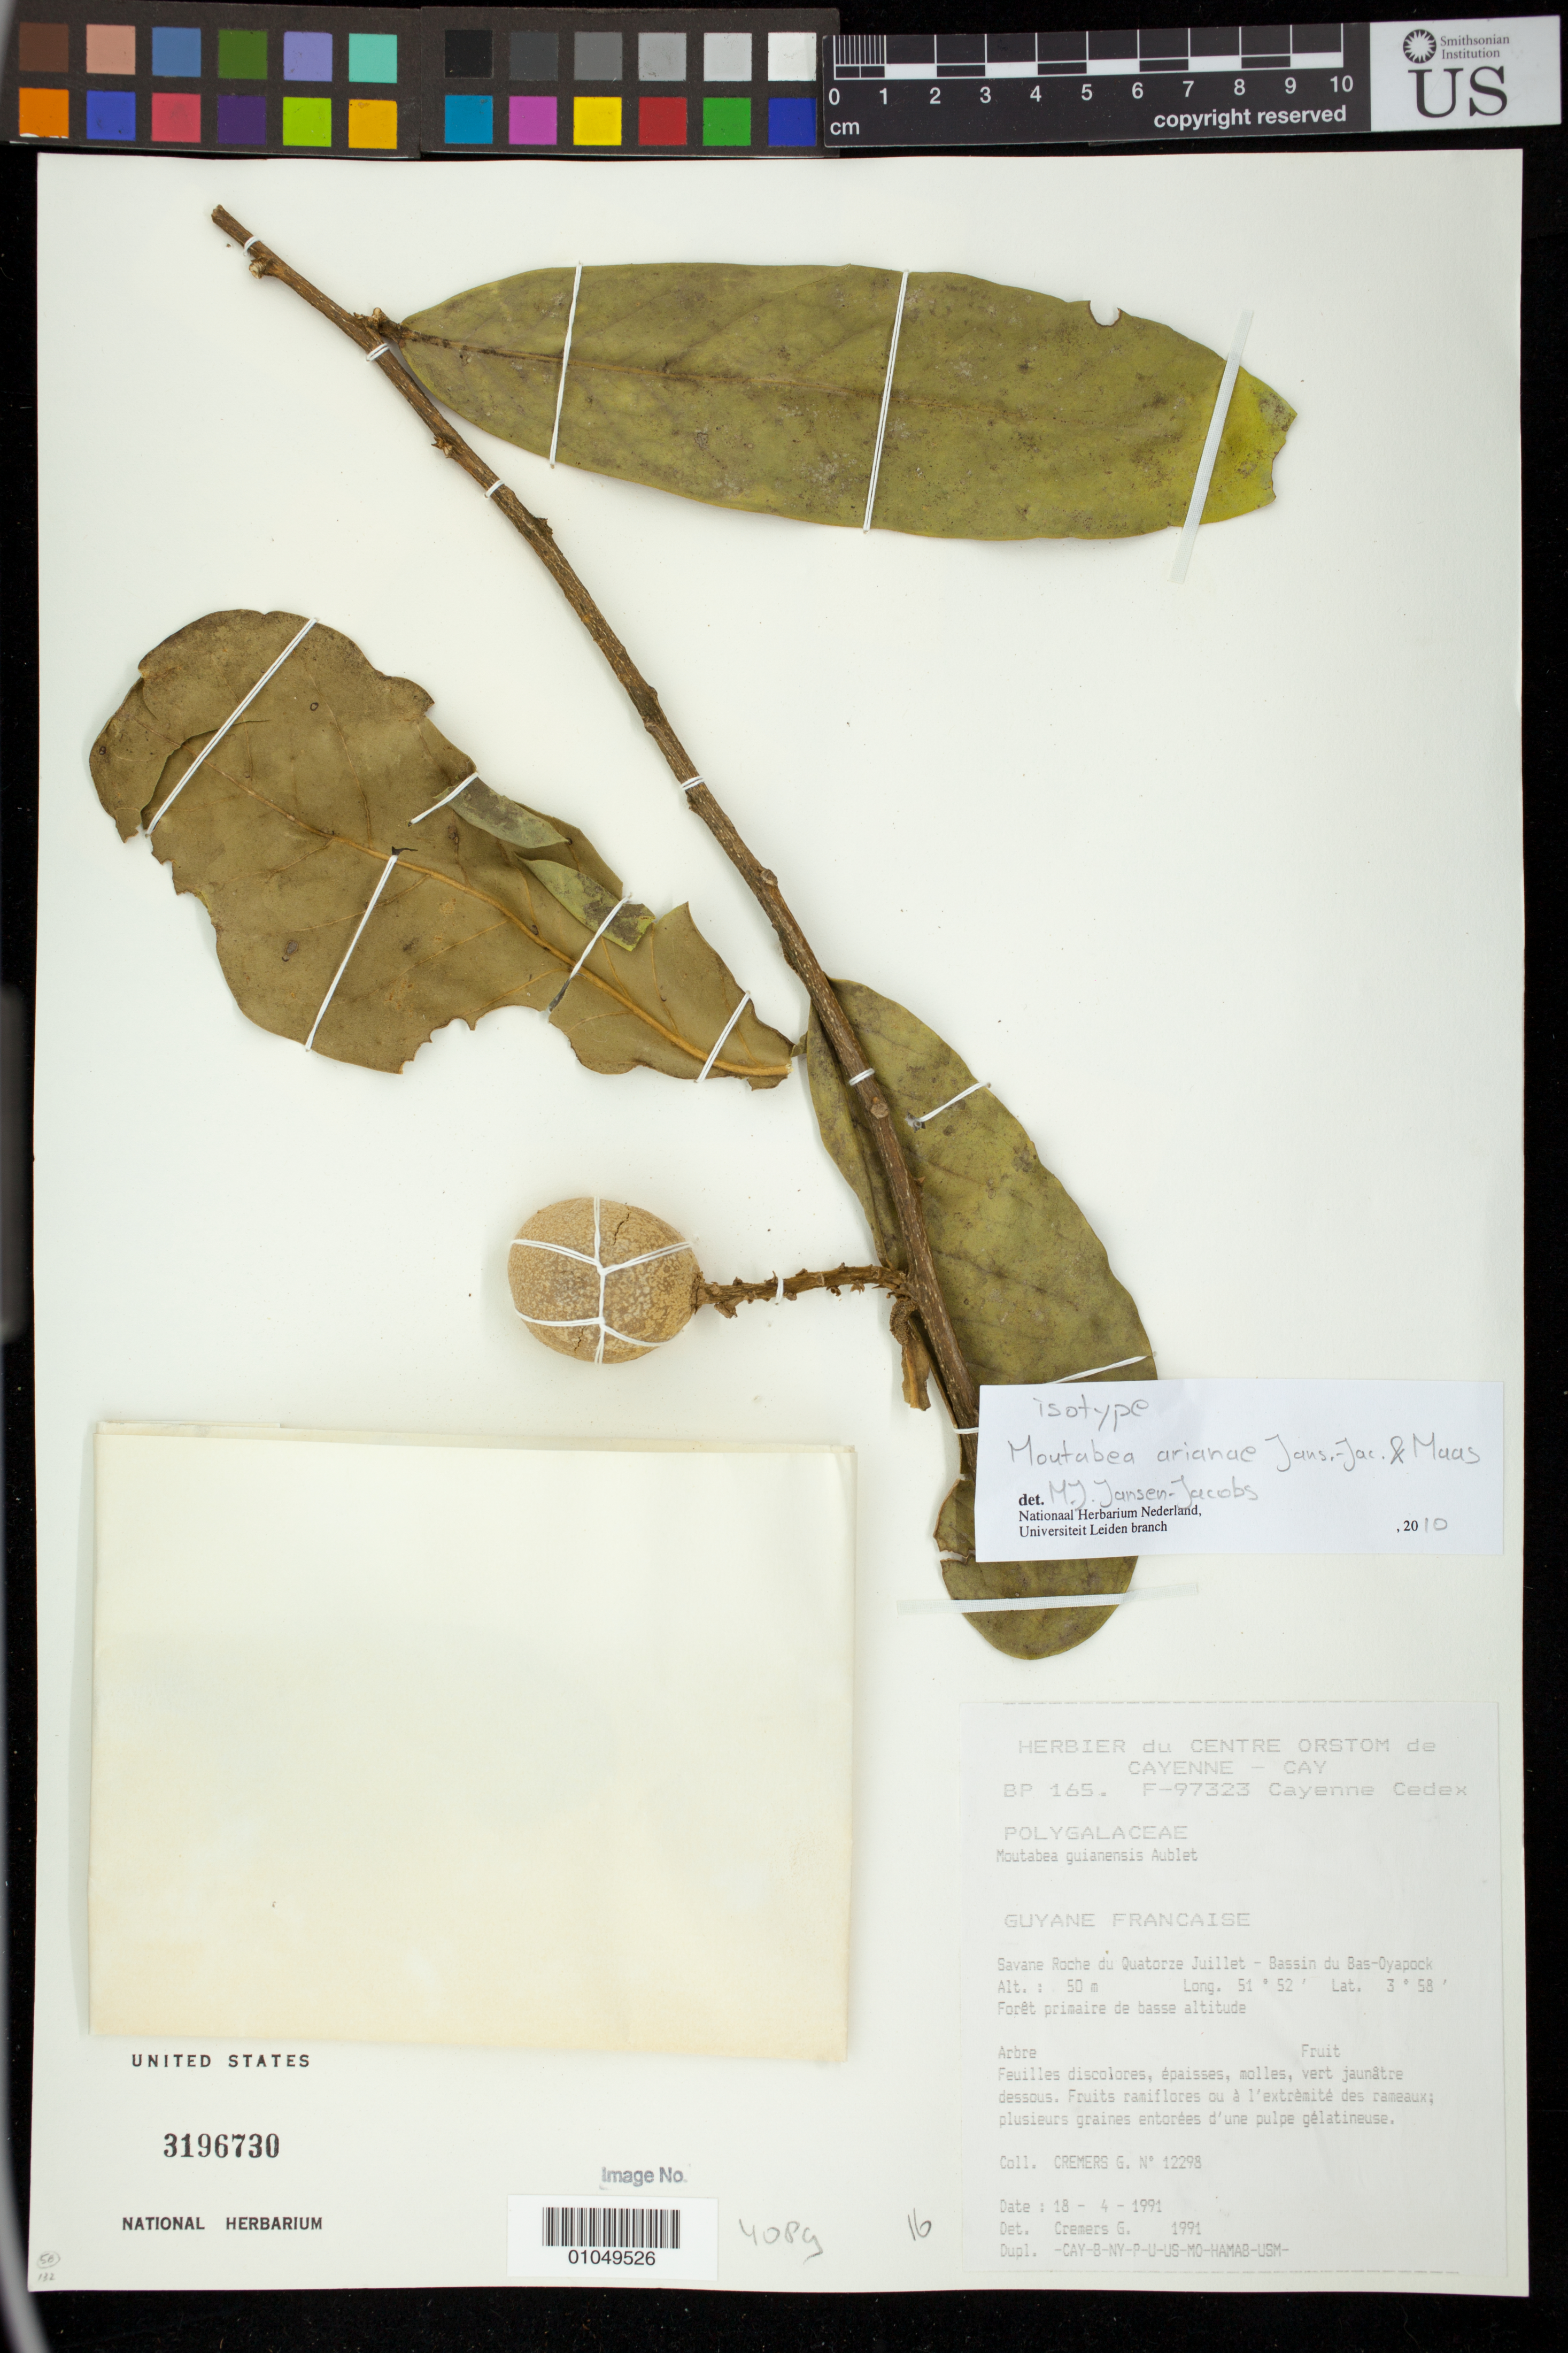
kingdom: Plantae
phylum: Tracheophyta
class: Magnoliopsida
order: Fabales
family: Polygalaceae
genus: Moutabea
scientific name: Moutabea arianiae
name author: Jans.-Jac. & Maas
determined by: Jansen-Jacobs, M. J., (U), Nationaal Herbarium Nederland, Utrecht University branch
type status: Isotype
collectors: G. Cremers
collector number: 12298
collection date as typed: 18 Apr 1991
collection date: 1991-04-18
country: French Guiana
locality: Savana Roche du Quatorze Juillet - bassin du Bas-Oyapock.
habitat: Forêt primaire de basse altitude.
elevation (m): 50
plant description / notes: Specific epithet published as "arianae".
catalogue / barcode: US 3196730